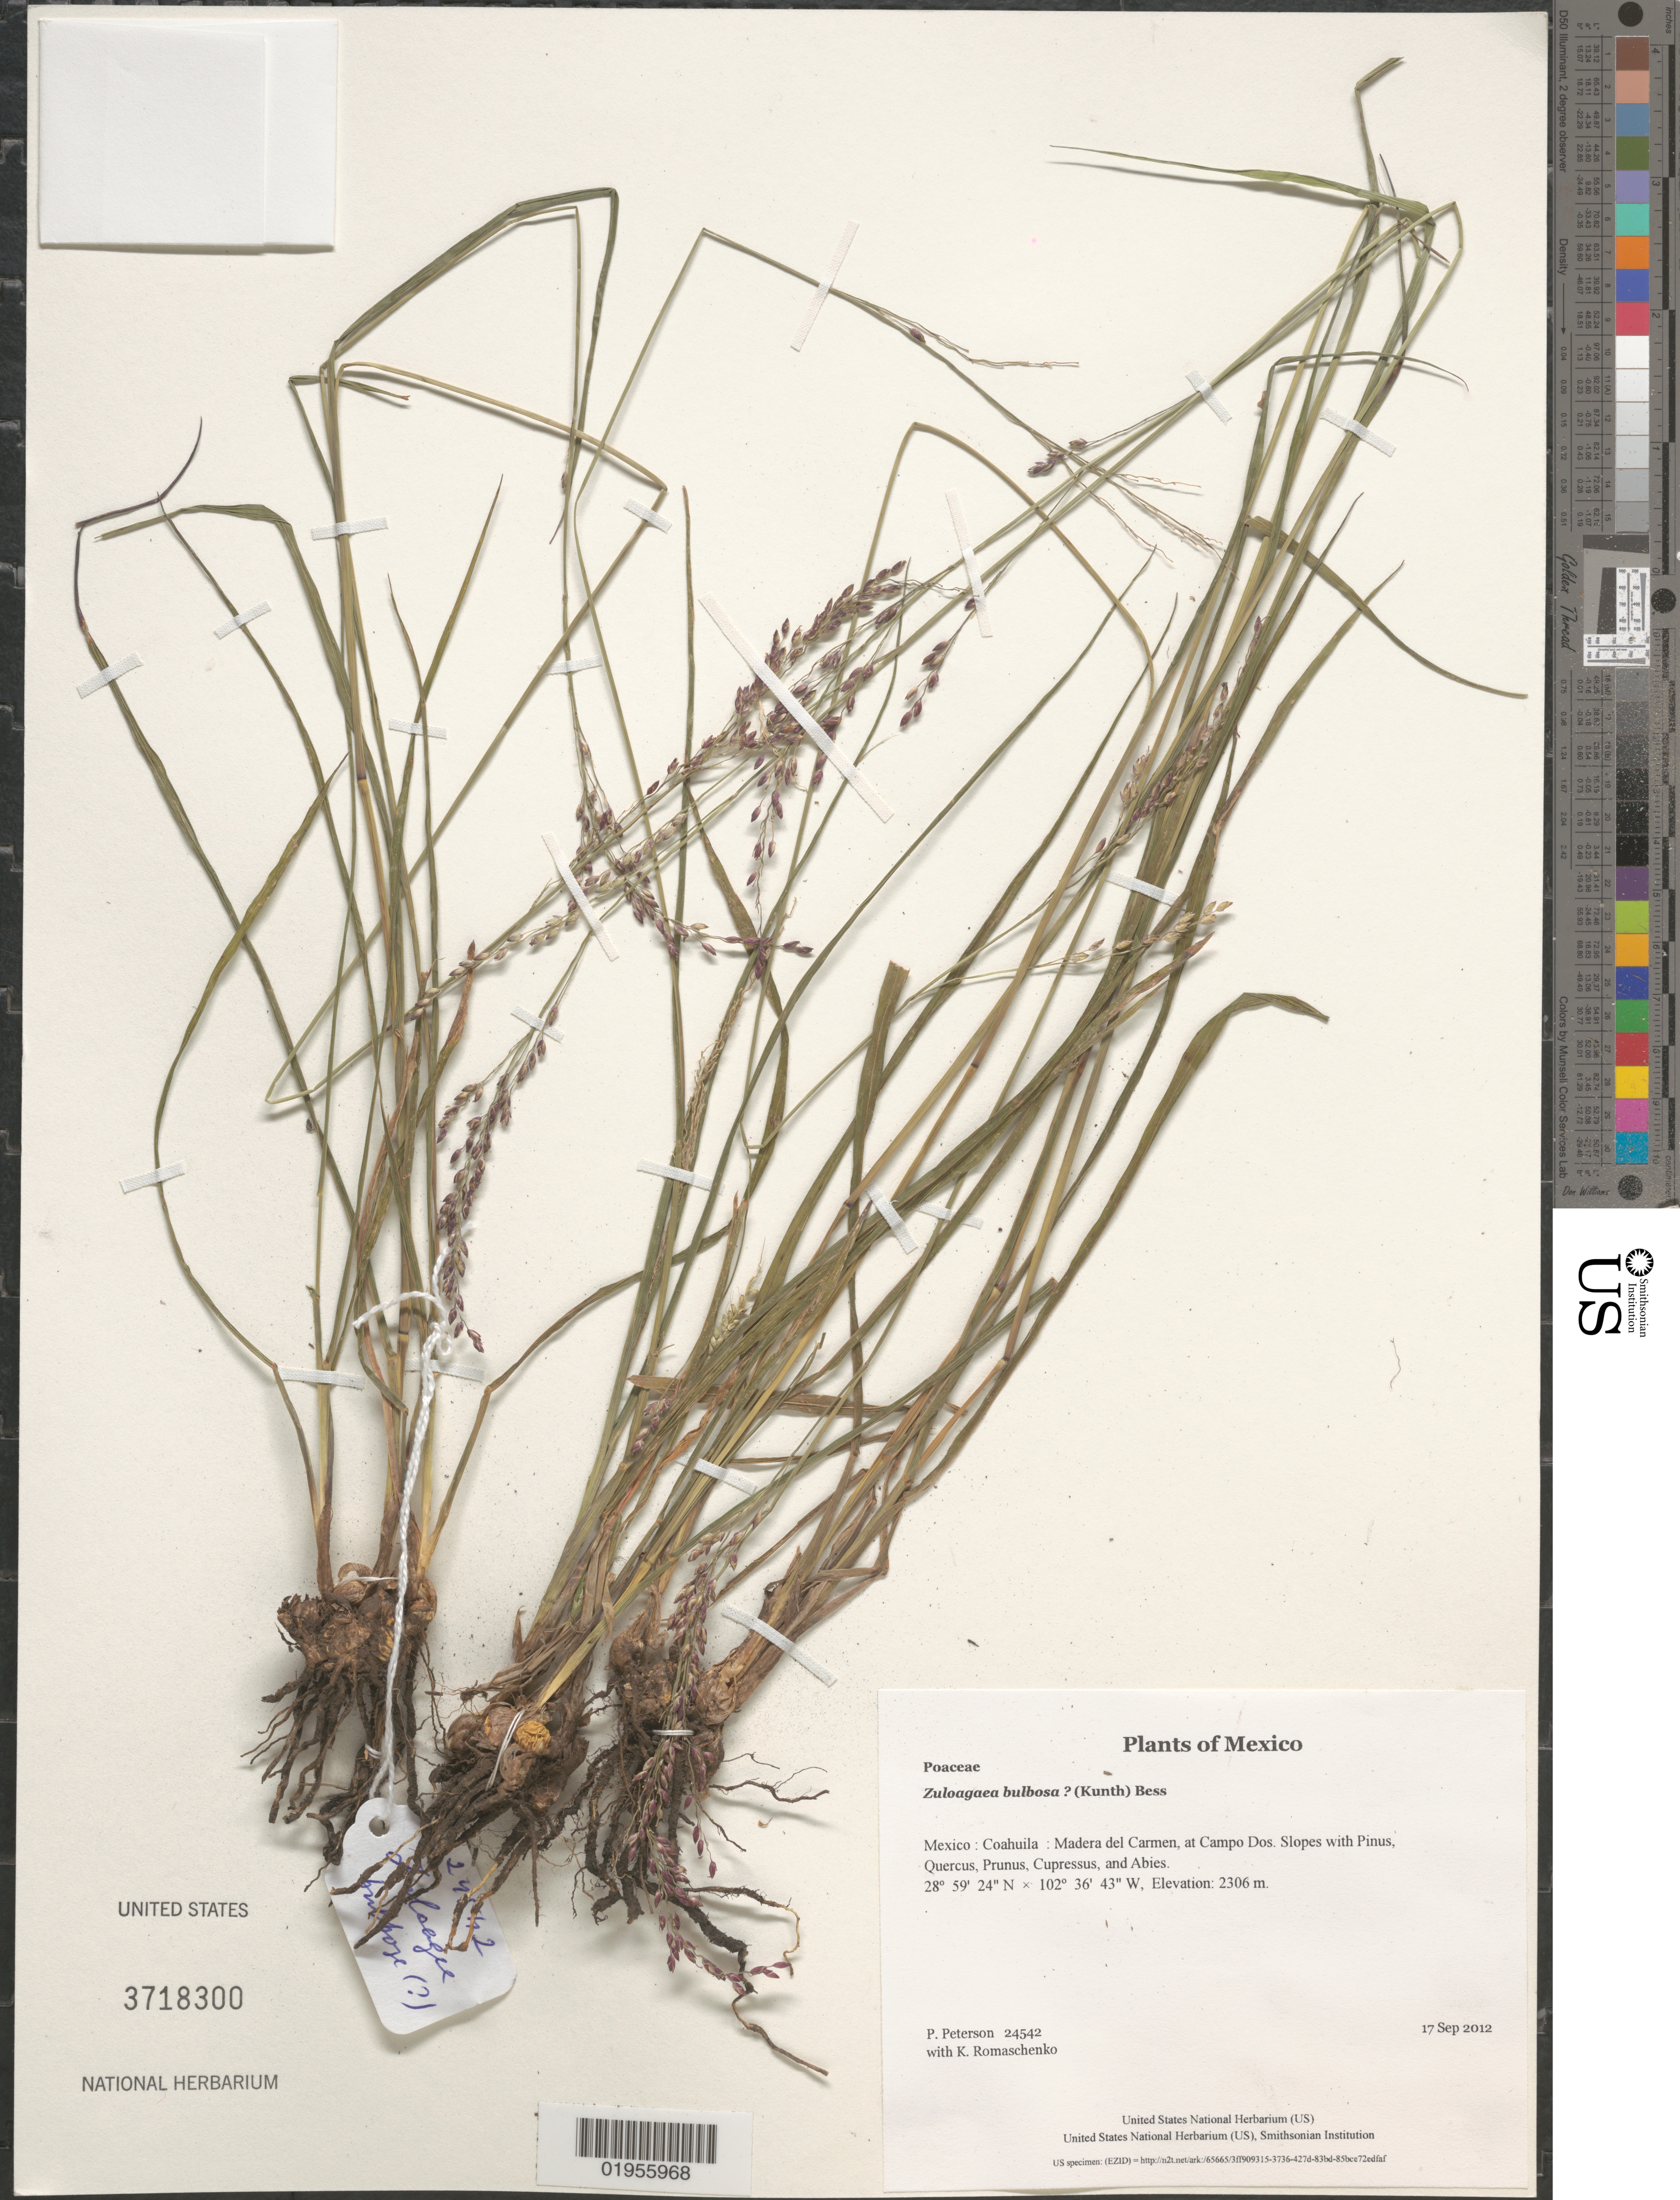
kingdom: Plantae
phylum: Tracheophyta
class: Liliopsida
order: Poales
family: Poaceae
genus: Zuloagaea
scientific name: Zuloagaea bulbosa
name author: (Kunth) E. Bess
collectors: P. M. Peterson & K. Romaschenko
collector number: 24542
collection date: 2012-09-17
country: Mexico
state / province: Coahuila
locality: Madera del Carmen, at Campo Dos.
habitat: Slopes with Pinus, Quercus, Prunus, Cupressus, and Abies.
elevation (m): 2306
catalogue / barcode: US 3718300